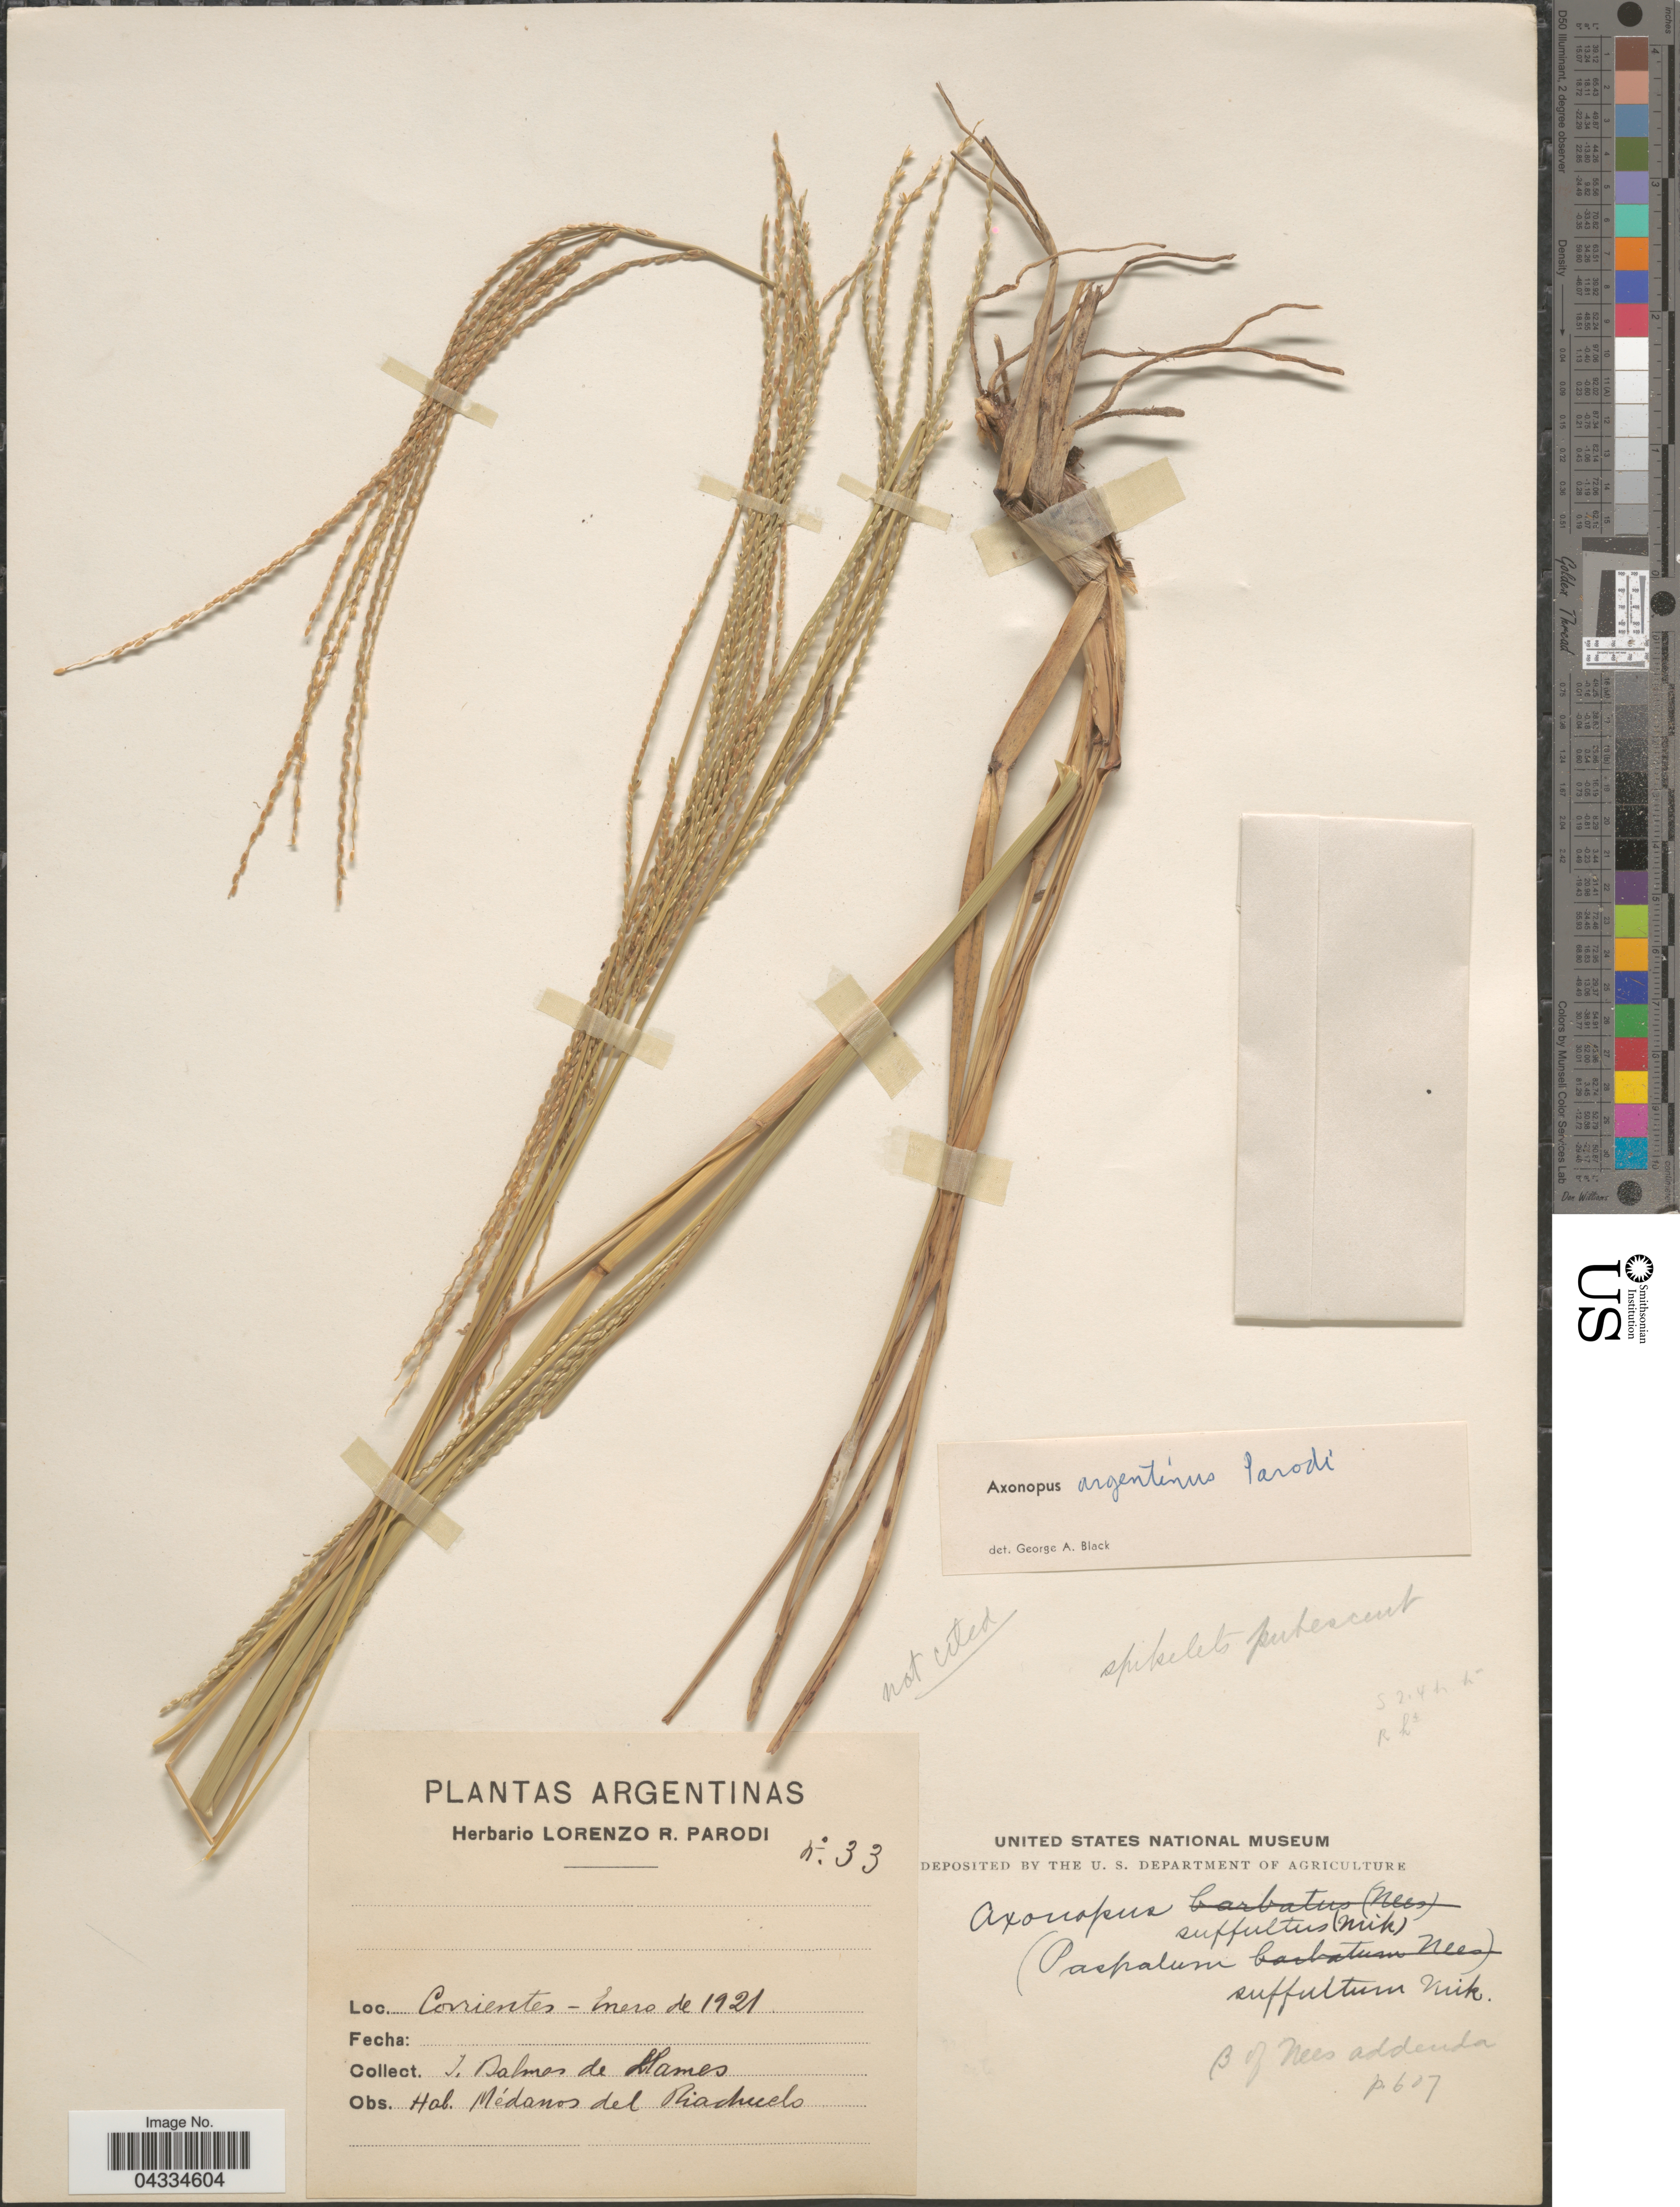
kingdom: Plantae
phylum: Tracheophyta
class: Liliopsida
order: Poales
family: Poaceae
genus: Axonopus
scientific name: Axonopus argentinus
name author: Parodi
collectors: J. Balmas de Llames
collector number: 33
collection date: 1921-01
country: Argentina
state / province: Corrientes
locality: Médanos del Riachuelo.